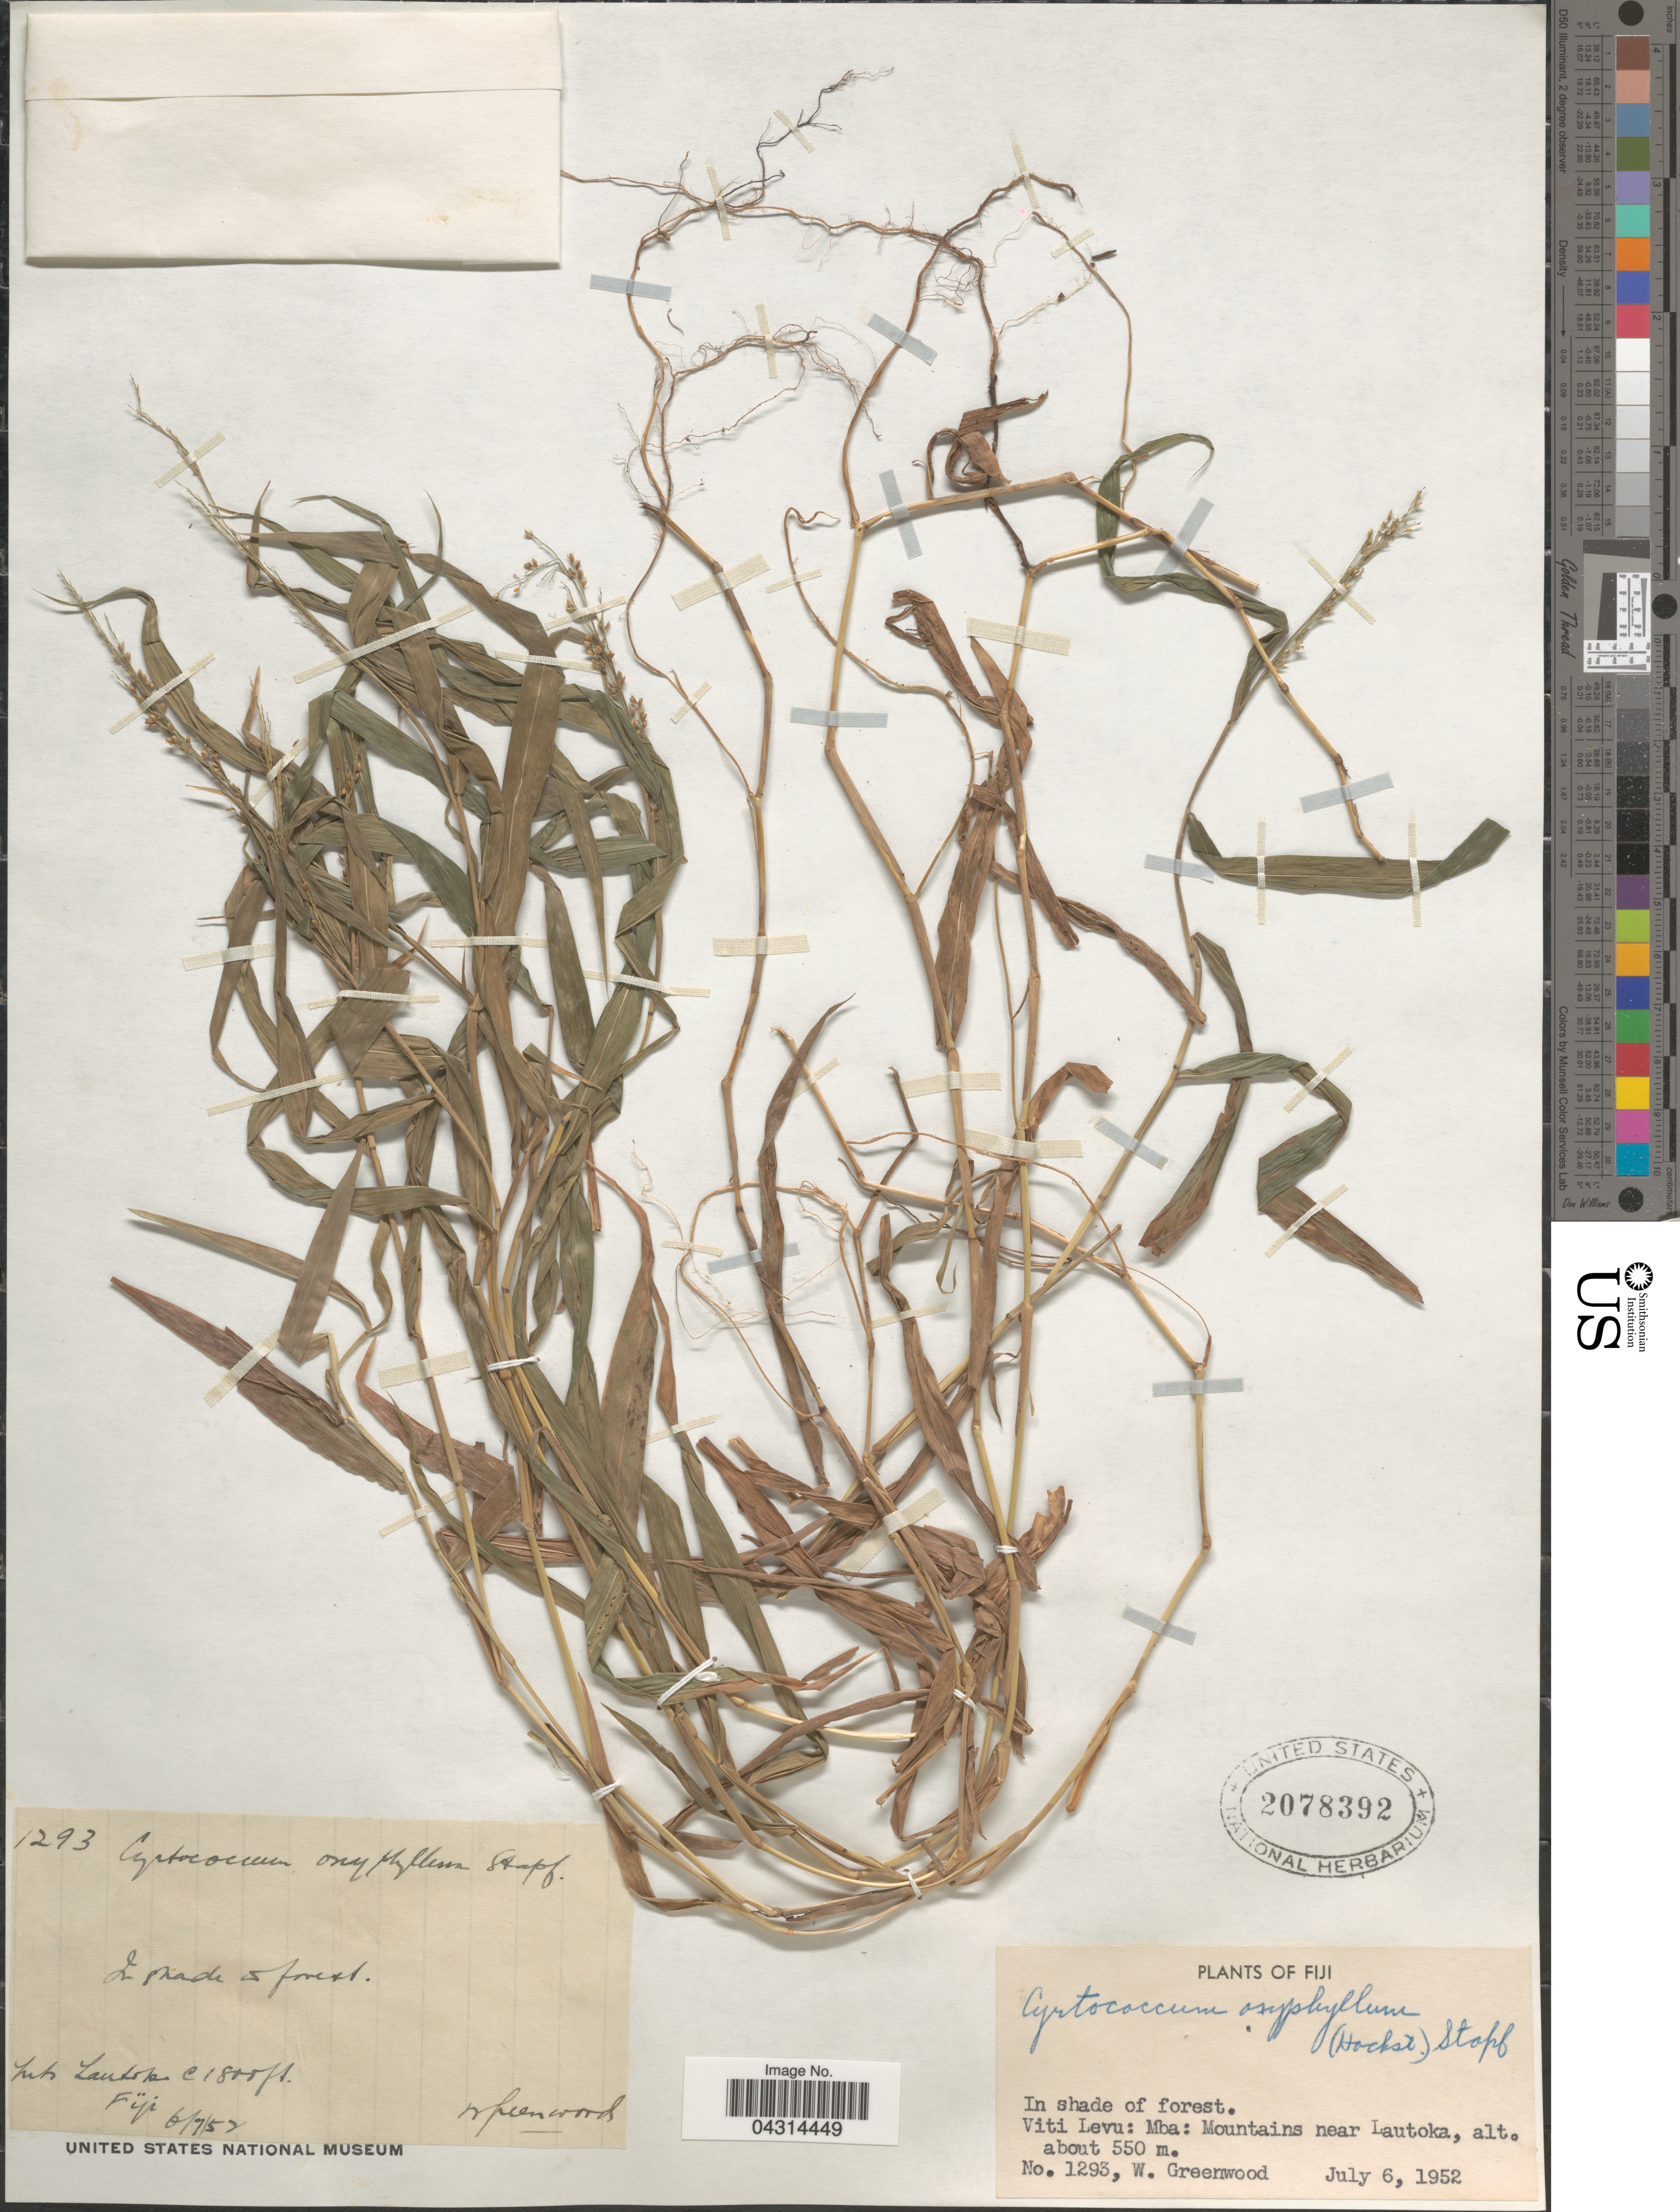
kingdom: Plantae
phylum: Tracheophyta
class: Liliopsida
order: Poales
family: Poaceae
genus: Cyrtococcum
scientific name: Cyrtococcum oxyphyllum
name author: (Steud.) Stapf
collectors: W. Greenwood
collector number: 1293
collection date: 1952-07-06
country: Fiji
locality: Viti Levu: Mba: Mountains near Lautoka.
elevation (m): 550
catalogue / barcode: US 2078392